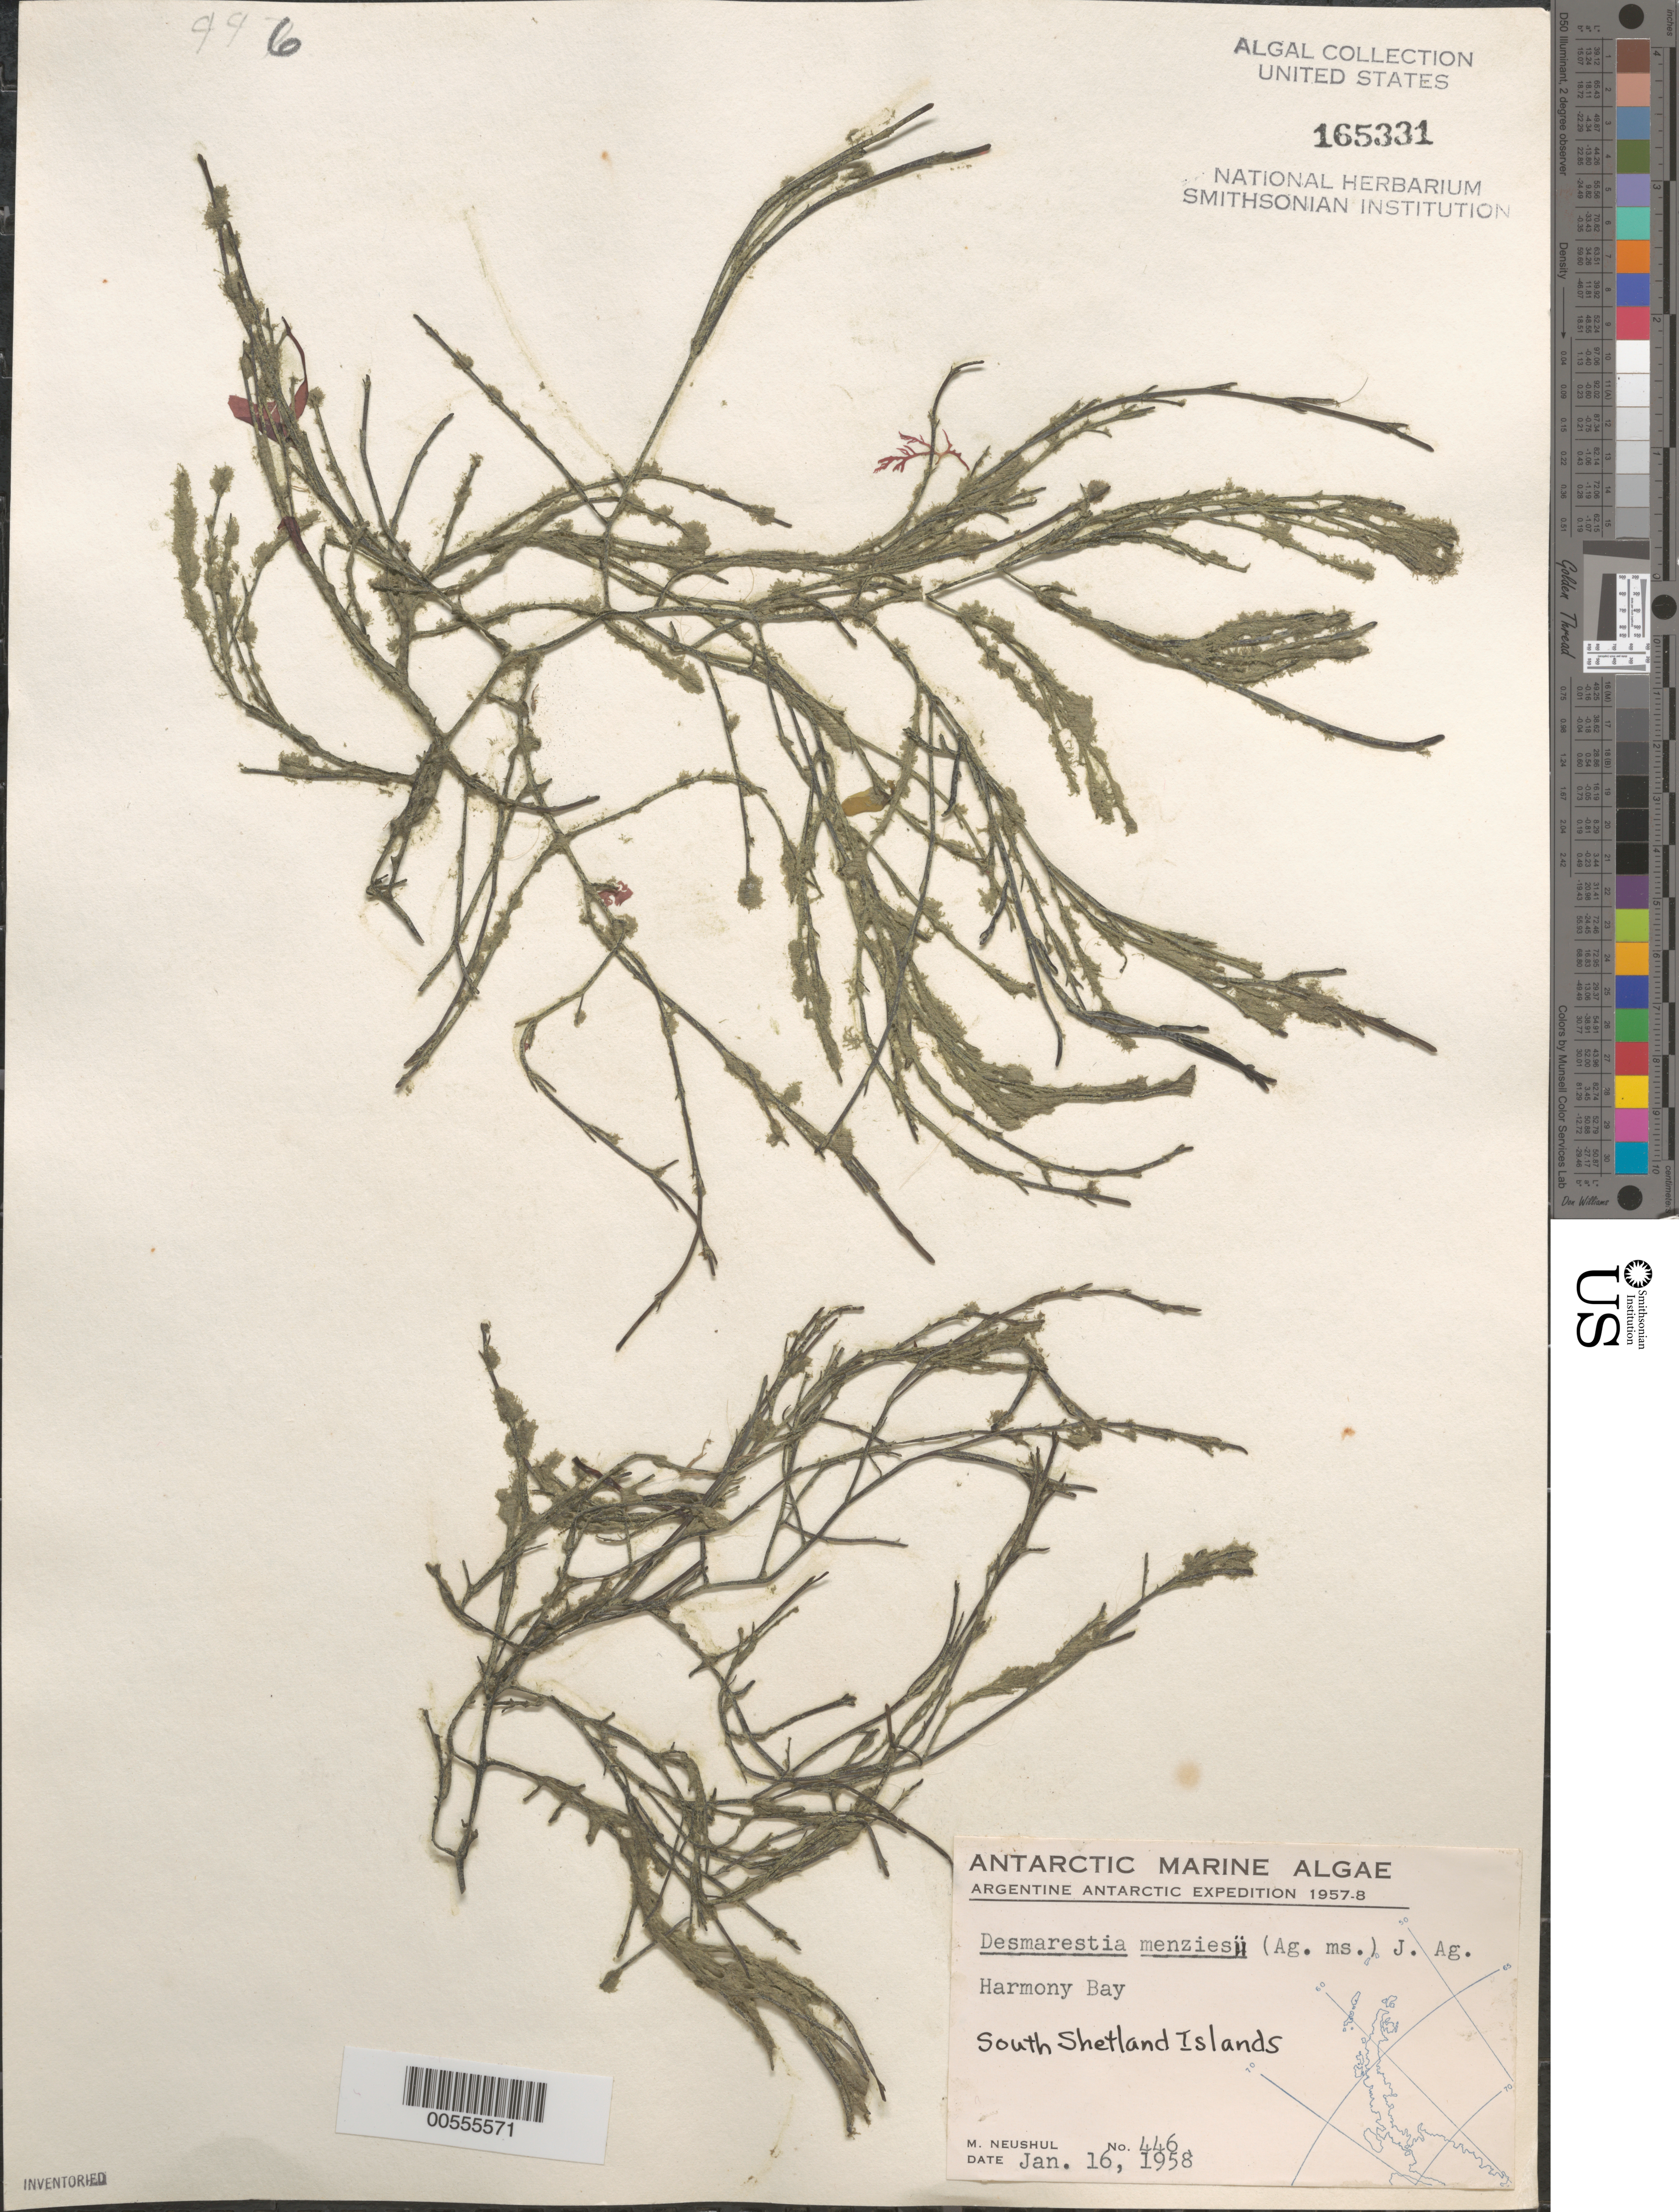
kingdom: Chromista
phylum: Ochrophyta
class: Phaeophyceae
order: Desmarestiales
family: Desmarestiaceae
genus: Desmarestia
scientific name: Desmarestia menziesii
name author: J. Agardh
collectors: M. Neushul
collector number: Neushul 446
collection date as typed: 16 Jan 1958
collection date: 1958-01-16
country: Antarctica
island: Nelson Island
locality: Harmony Bay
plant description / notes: Argentine Antarctic Expedition, 1957-1958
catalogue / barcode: US 165331